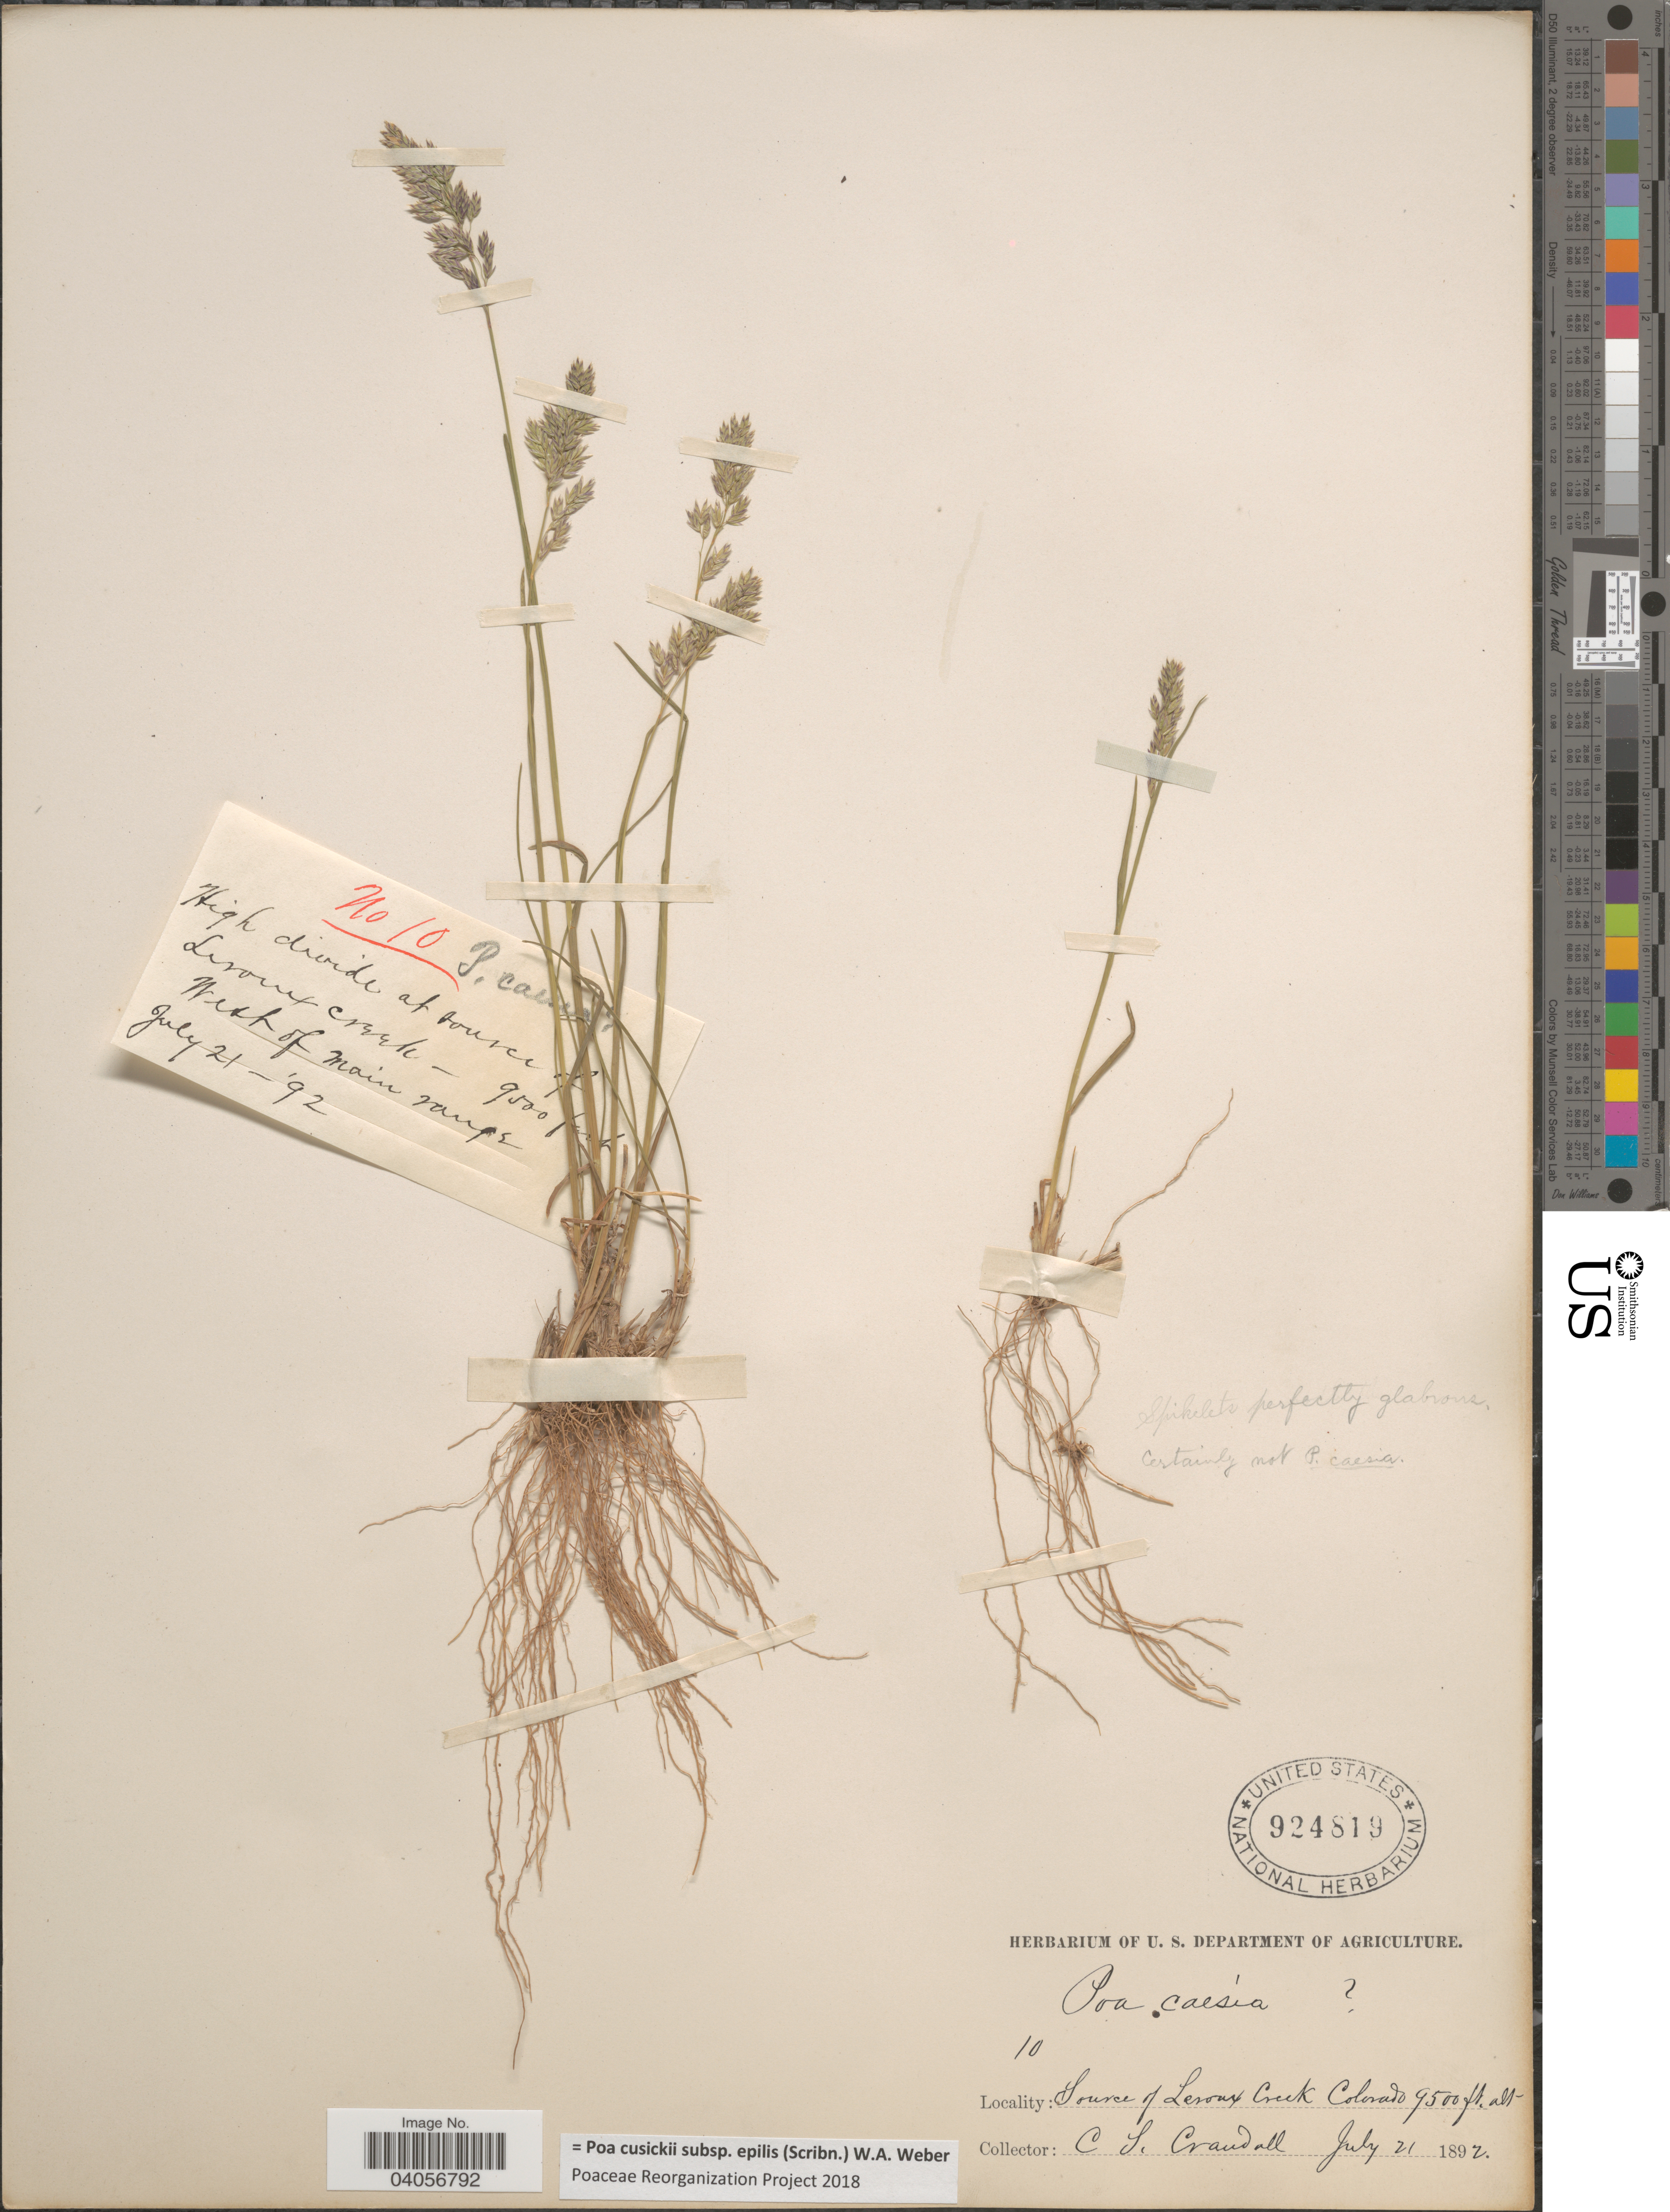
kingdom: Plantae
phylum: Tracheophyta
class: Liliopsida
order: Poales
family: Poaceae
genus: Poa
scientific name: Poa cusickii subsp. epilis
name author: (Scribn.) W.A. Weber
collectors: C. Crandall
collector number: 10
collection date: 1892-07-21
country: United States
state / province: Colorado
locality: Source of Leroux Creek. High divide at source of Leroux Creek. West of main range.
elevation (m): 2896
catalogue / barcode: US 924819